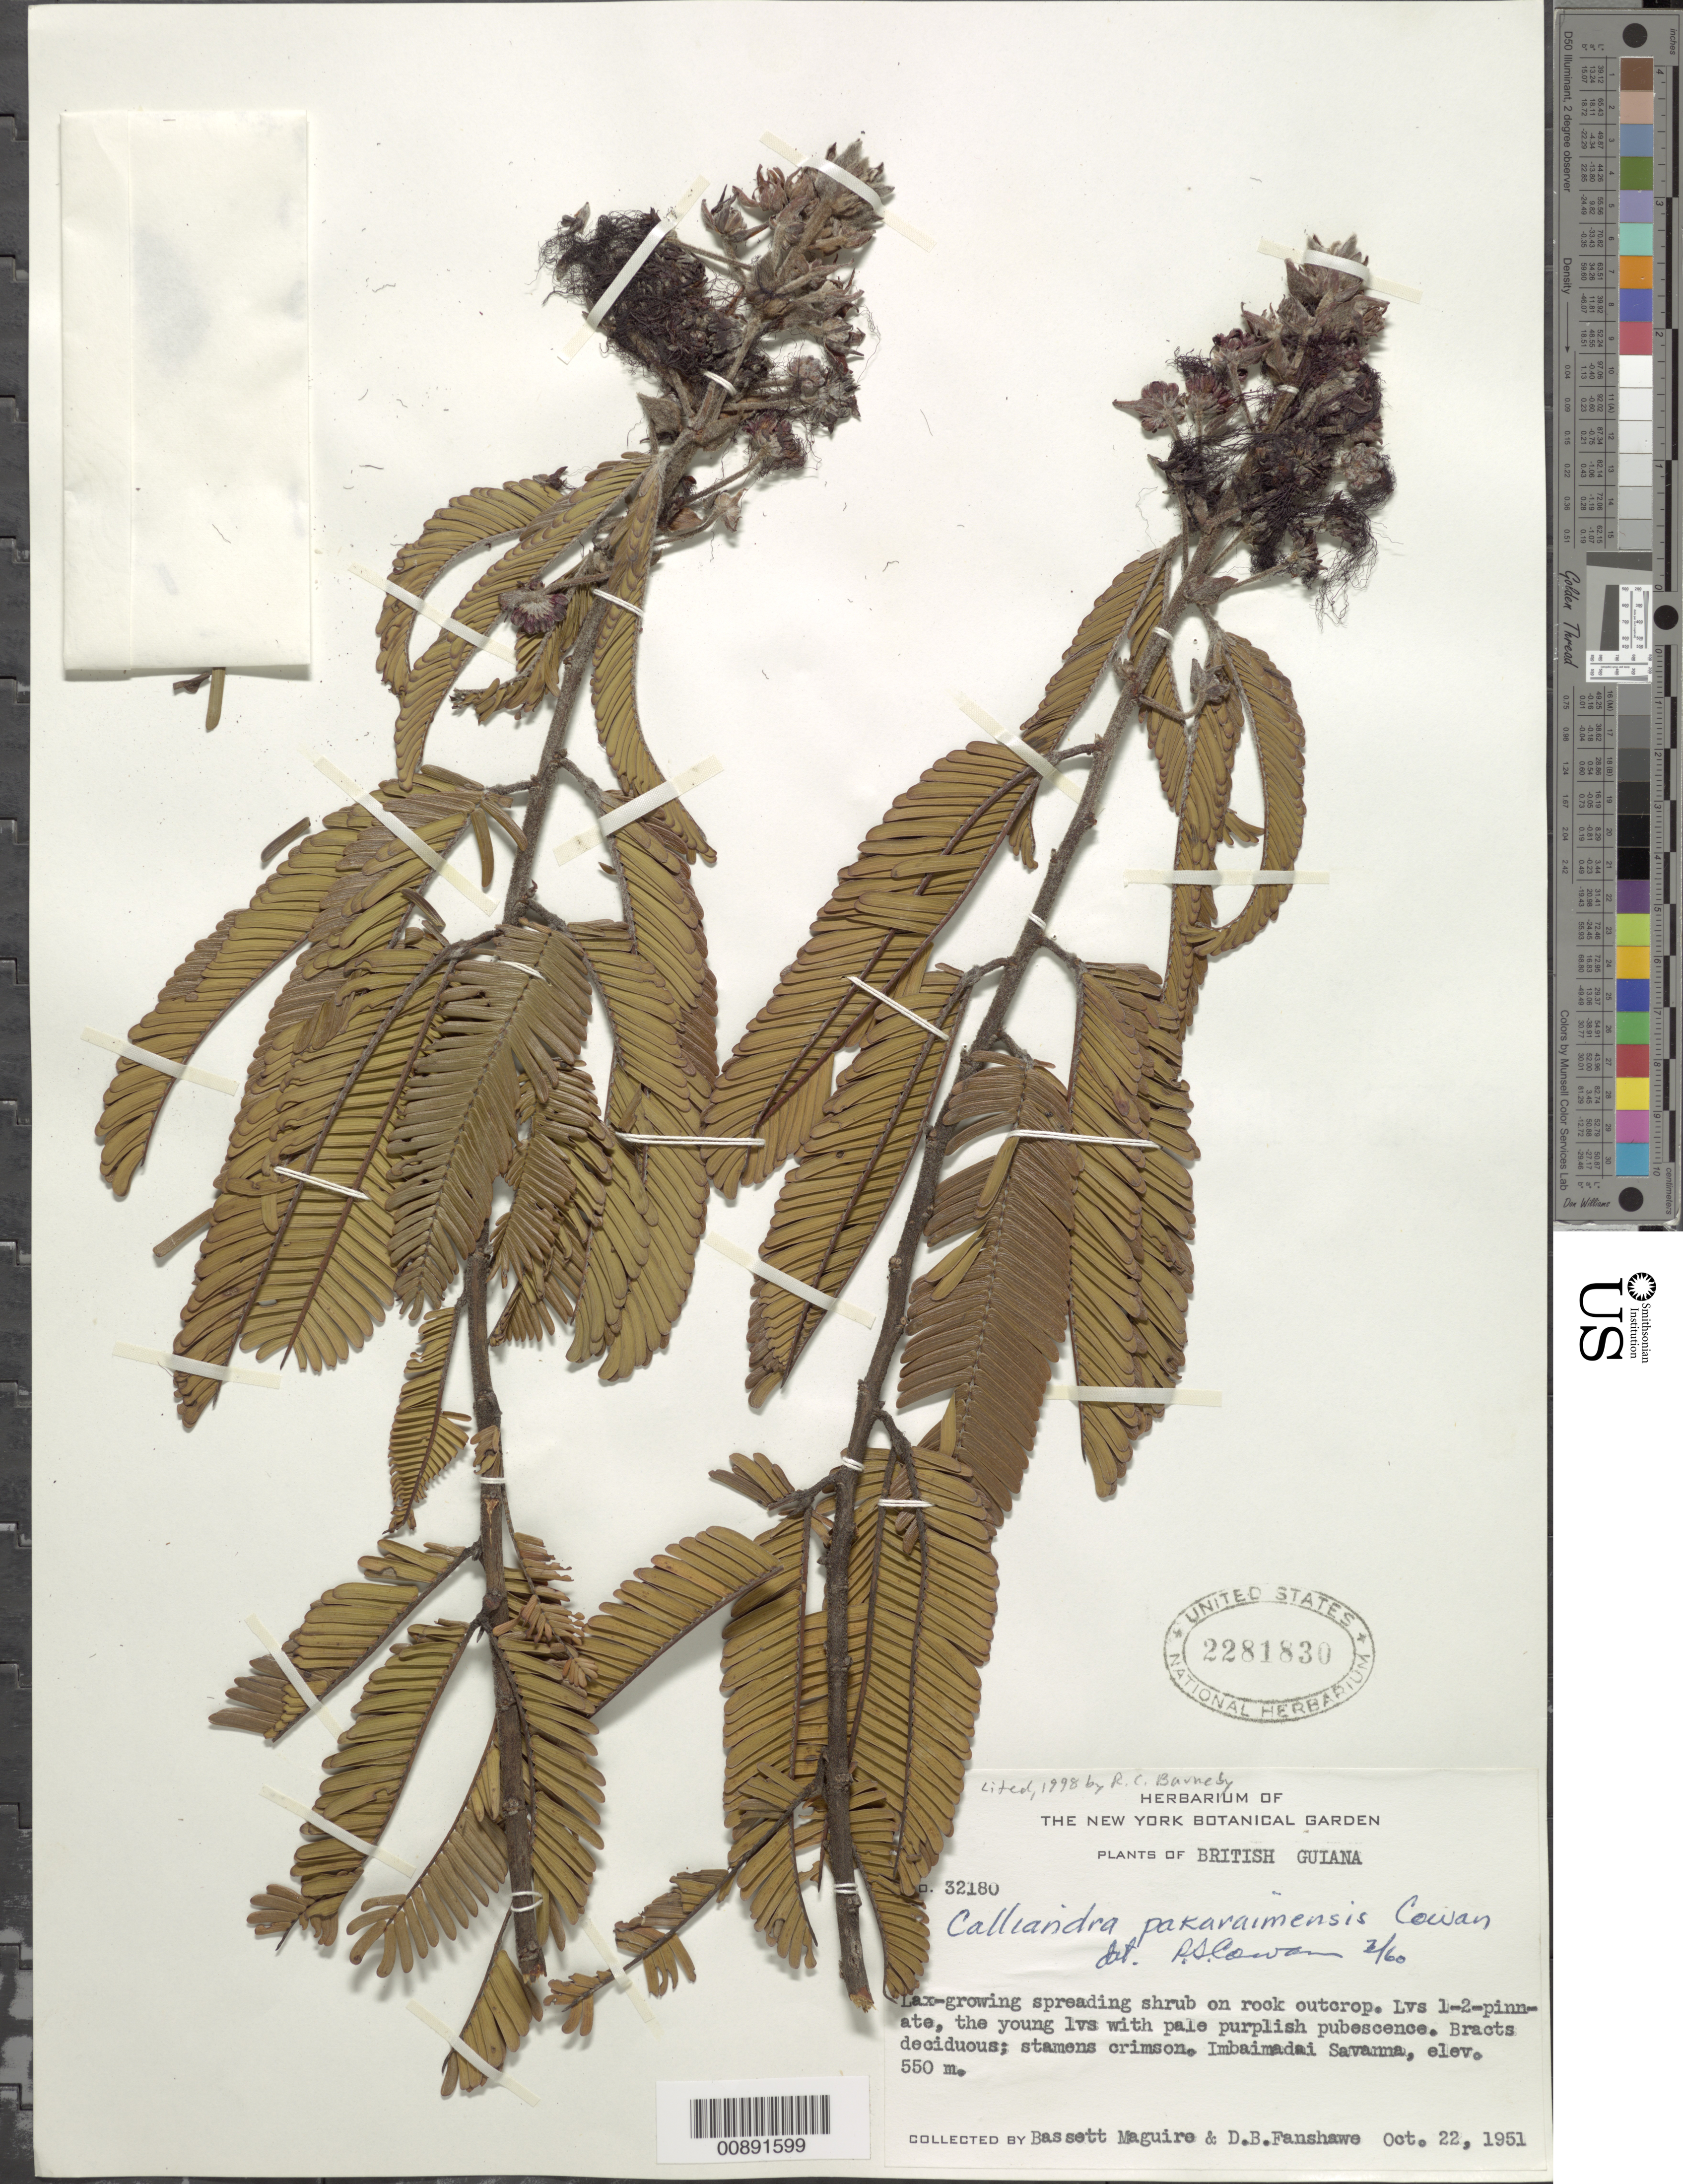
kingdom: Plantae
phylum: Tracheophyta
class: Magnoliopsida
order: Fabales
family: Fabaceae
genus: Calliandra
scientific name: Calliandra pakaraimensis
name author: R.S. Cowan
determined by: Cowan, R. S.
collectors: B. Maguire & D. B. Fanshawe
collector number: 32180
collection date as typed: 22-Oct-51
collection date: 1951-10-22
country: Guyana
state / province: Cuyuni-Mazaruni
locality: Imbaimadai Savanna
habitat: Rock outcrop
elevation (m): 550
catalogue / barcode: US 2281830